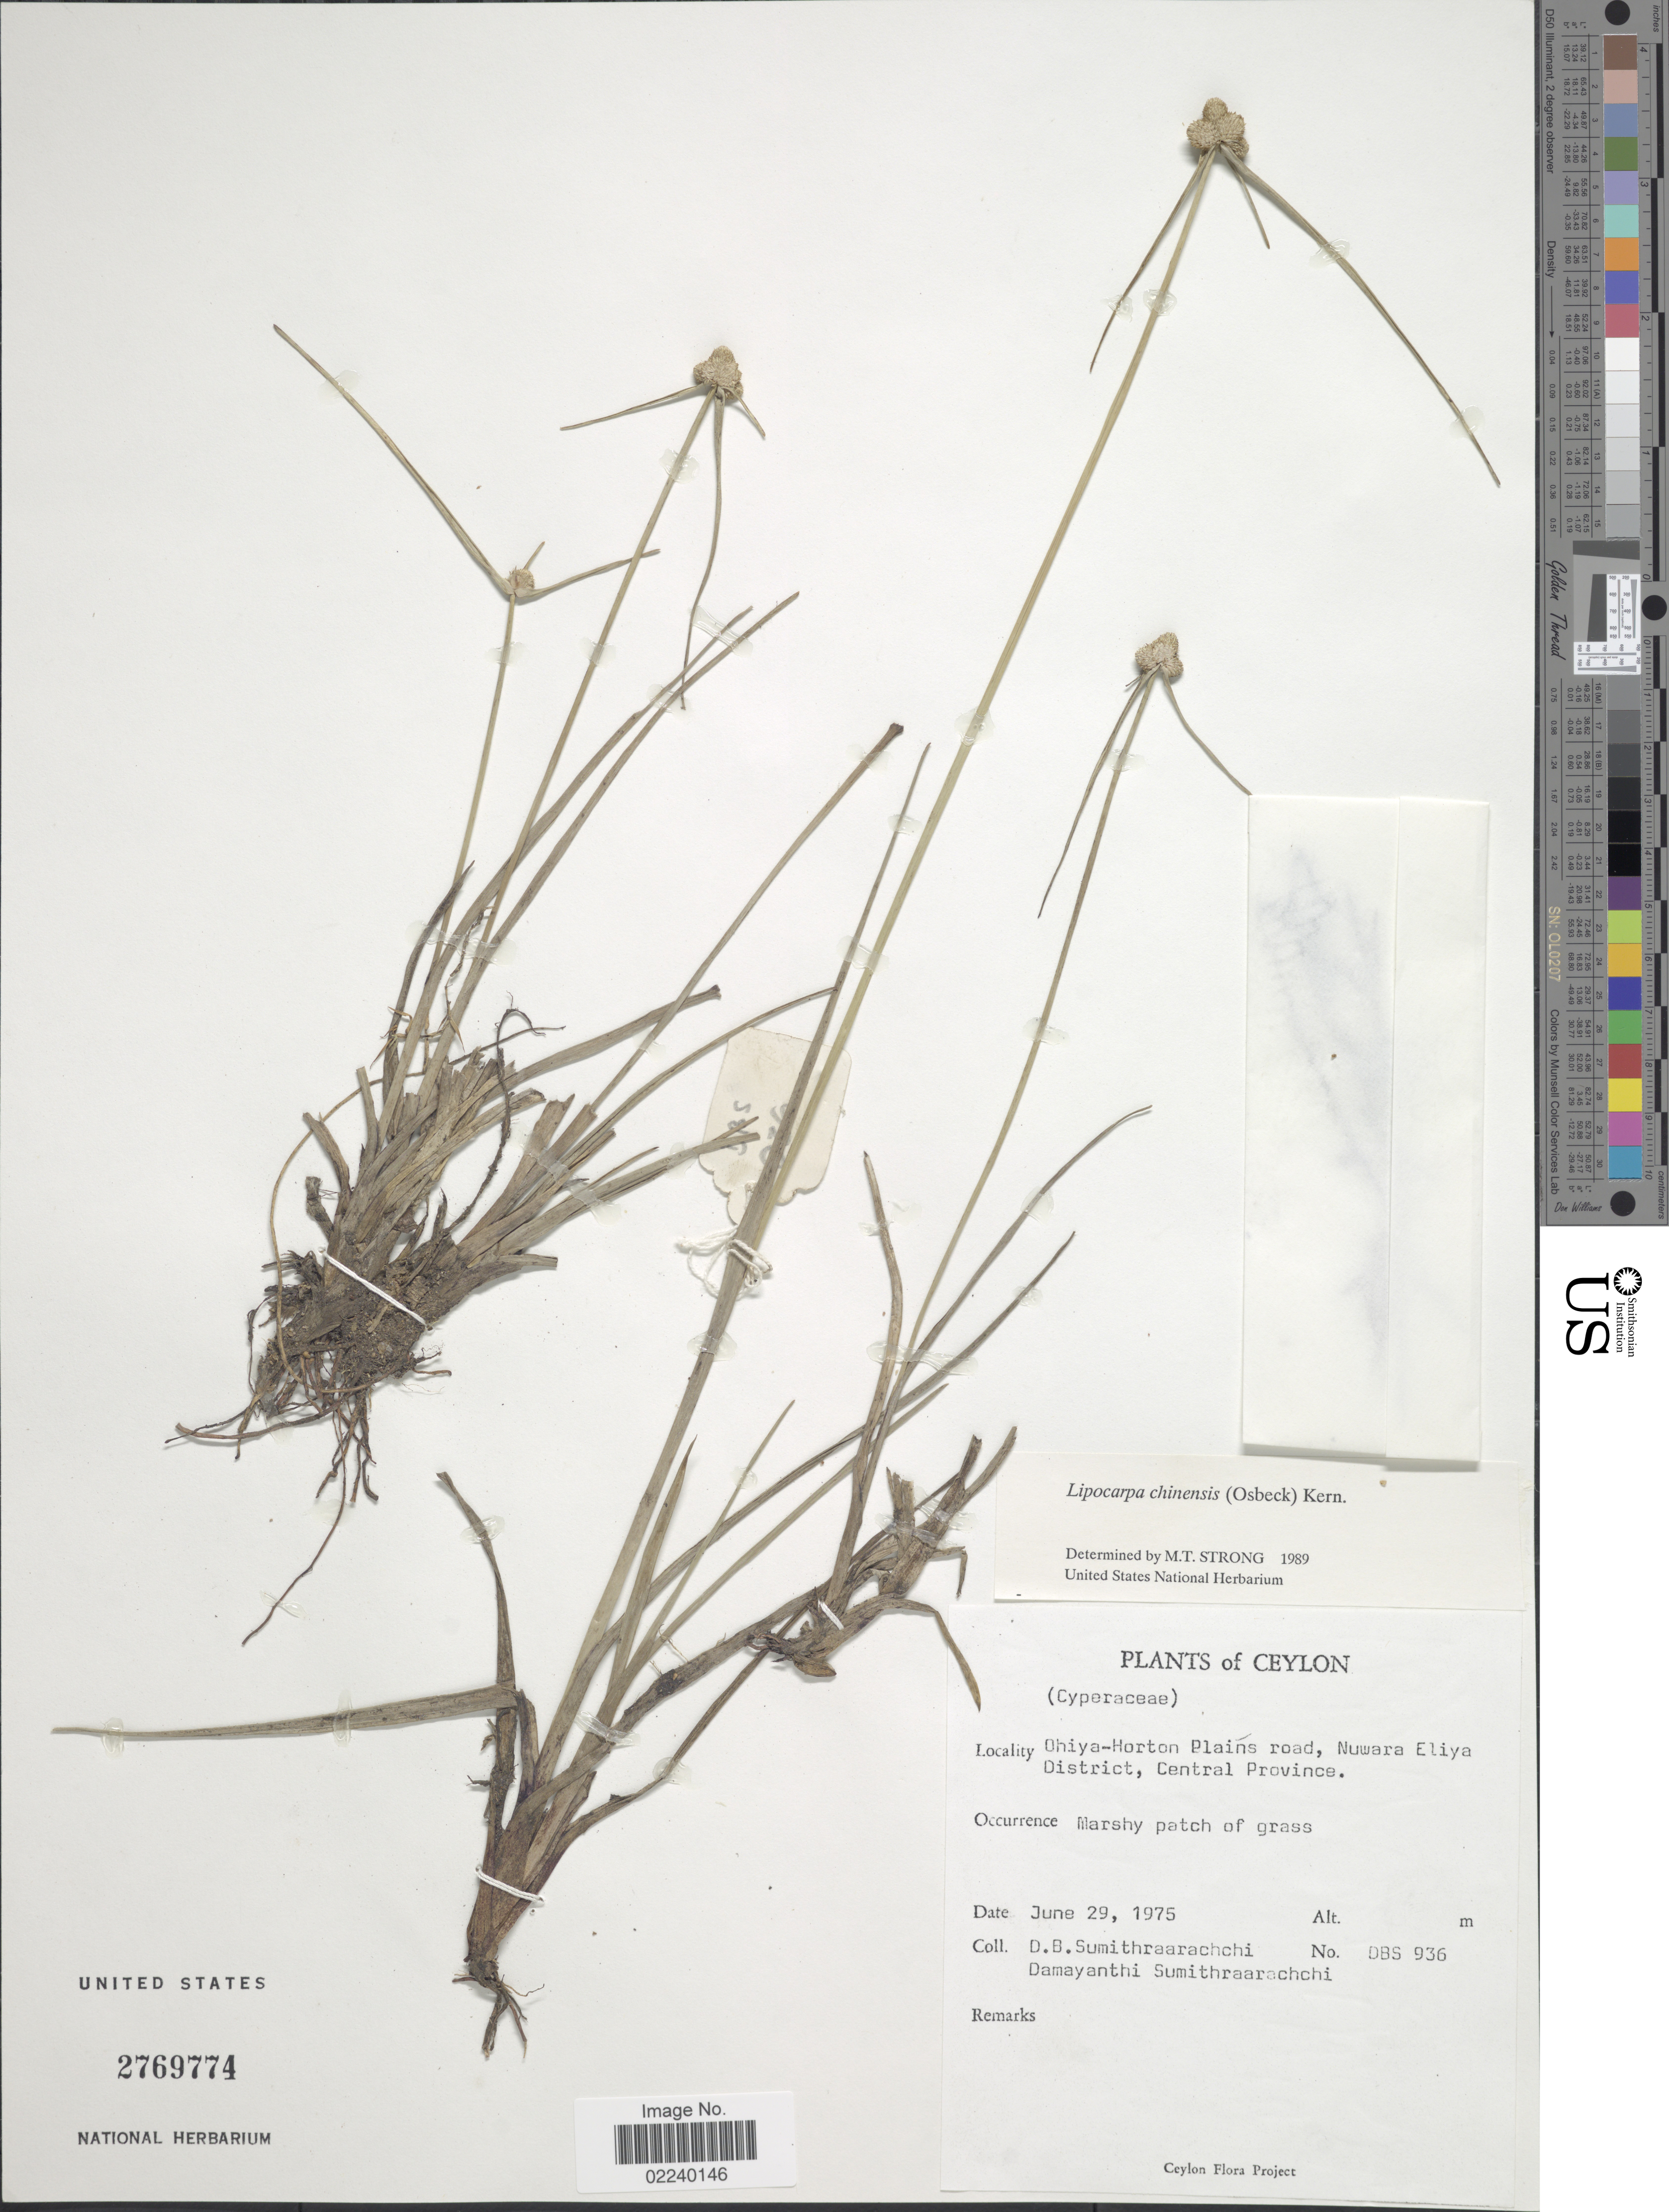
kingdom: Plantae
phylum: Tracheophyta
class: Liliopsida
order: Poales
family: Cyperaceae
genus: Cyperus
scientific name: Cyperus albescens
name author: (Steud.) Larridon & Govaerts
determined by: Strong, M. T., (US), Smithsonian Institution - National Museum of Natural History (UNITED STATES)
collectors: D. B. Sumithraarachchi & D. Sumithraarachchi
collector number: DBS936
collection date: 1975-06-29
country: Sri Lanka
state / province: Central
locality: Ohiya-Horton Plains road, Nuwara Eliya District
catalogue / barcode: US 2769774